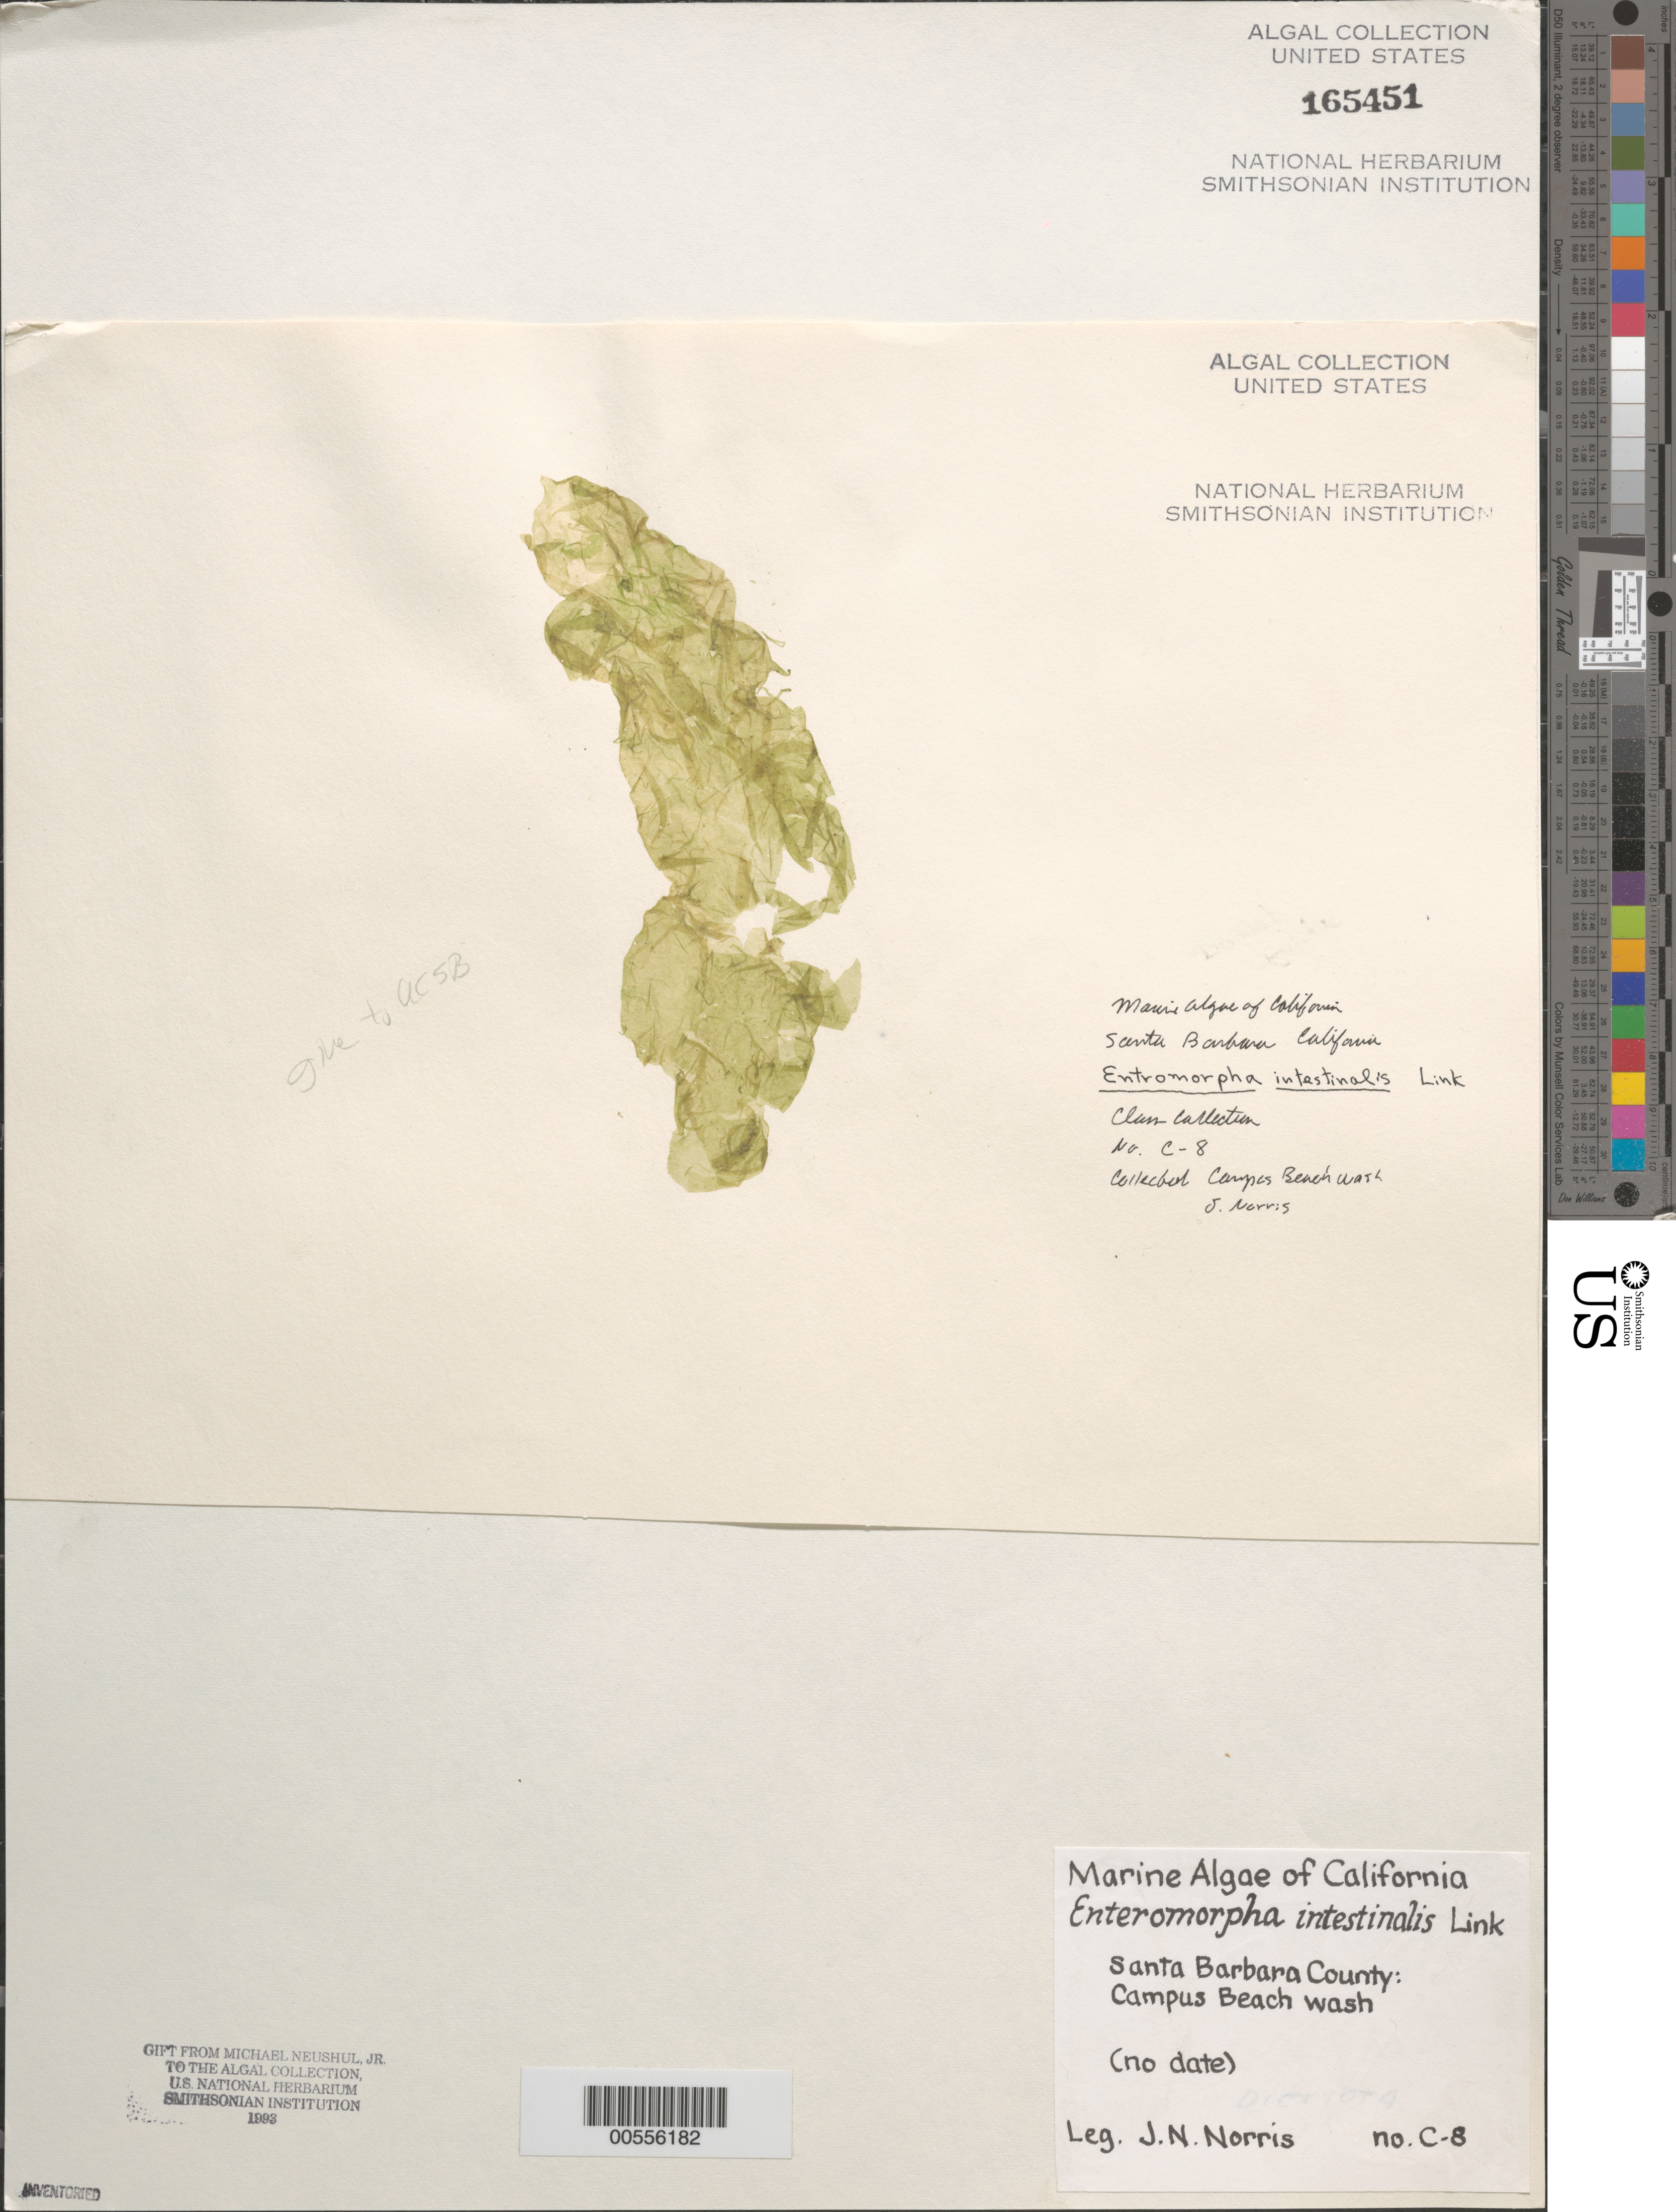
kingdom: Plantae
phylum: Chlorophyta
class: Ulvophyceae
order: Ulvales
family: Ulvaceae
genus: Ulva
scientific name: Ulva intestinalis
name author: L.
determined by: Algae name updating Project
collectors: J. N. Norris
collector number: C-8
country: United States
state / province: California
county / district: Santa Barbara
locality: Campus Beach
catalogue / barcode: US 165451